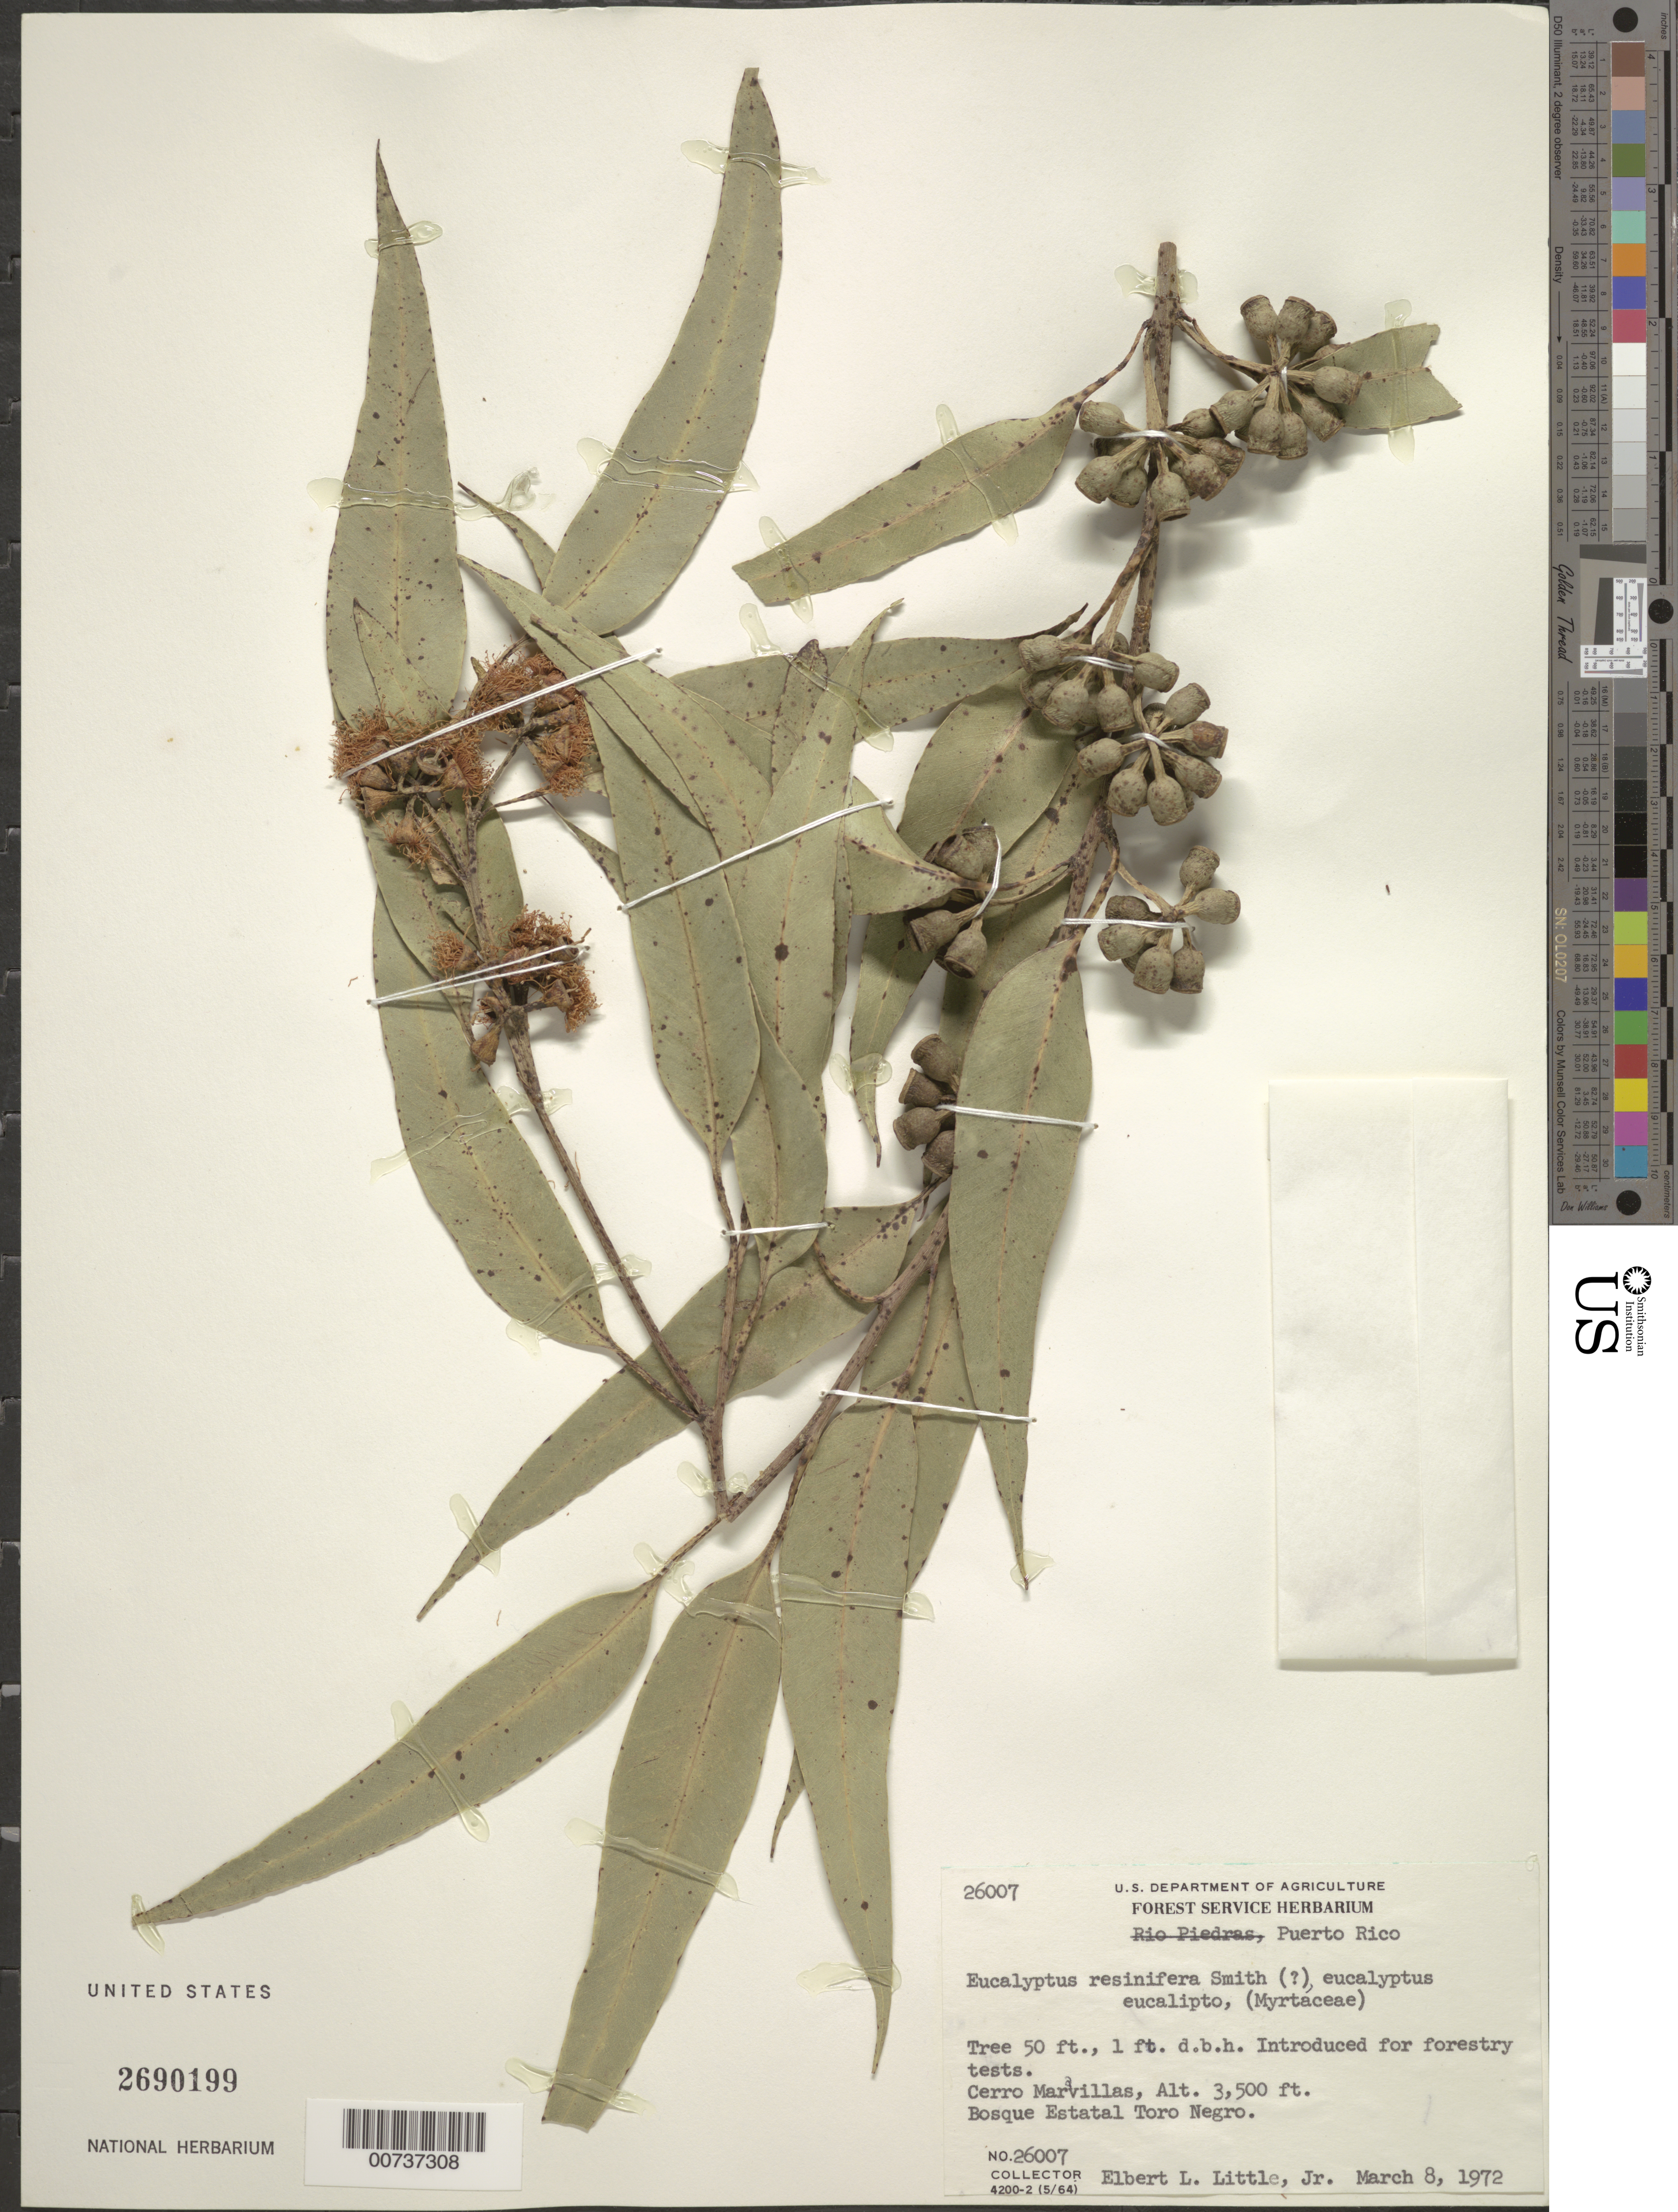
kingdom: Plantae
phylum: Tracheophyta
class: Magnoliopsida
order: Myrtales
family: Myrtaceae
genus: Eucalyptus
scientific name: Eucalyptus resinifera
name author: J. White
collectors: E. L. Little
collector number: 26007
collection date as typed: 08 Mar 1972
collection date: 1972-03-08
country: Puerto Rico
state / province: Jayuya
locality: Bosque Estatal Toro Negro, Cerro Maravillas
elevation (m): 1067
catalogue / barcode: US 2690199